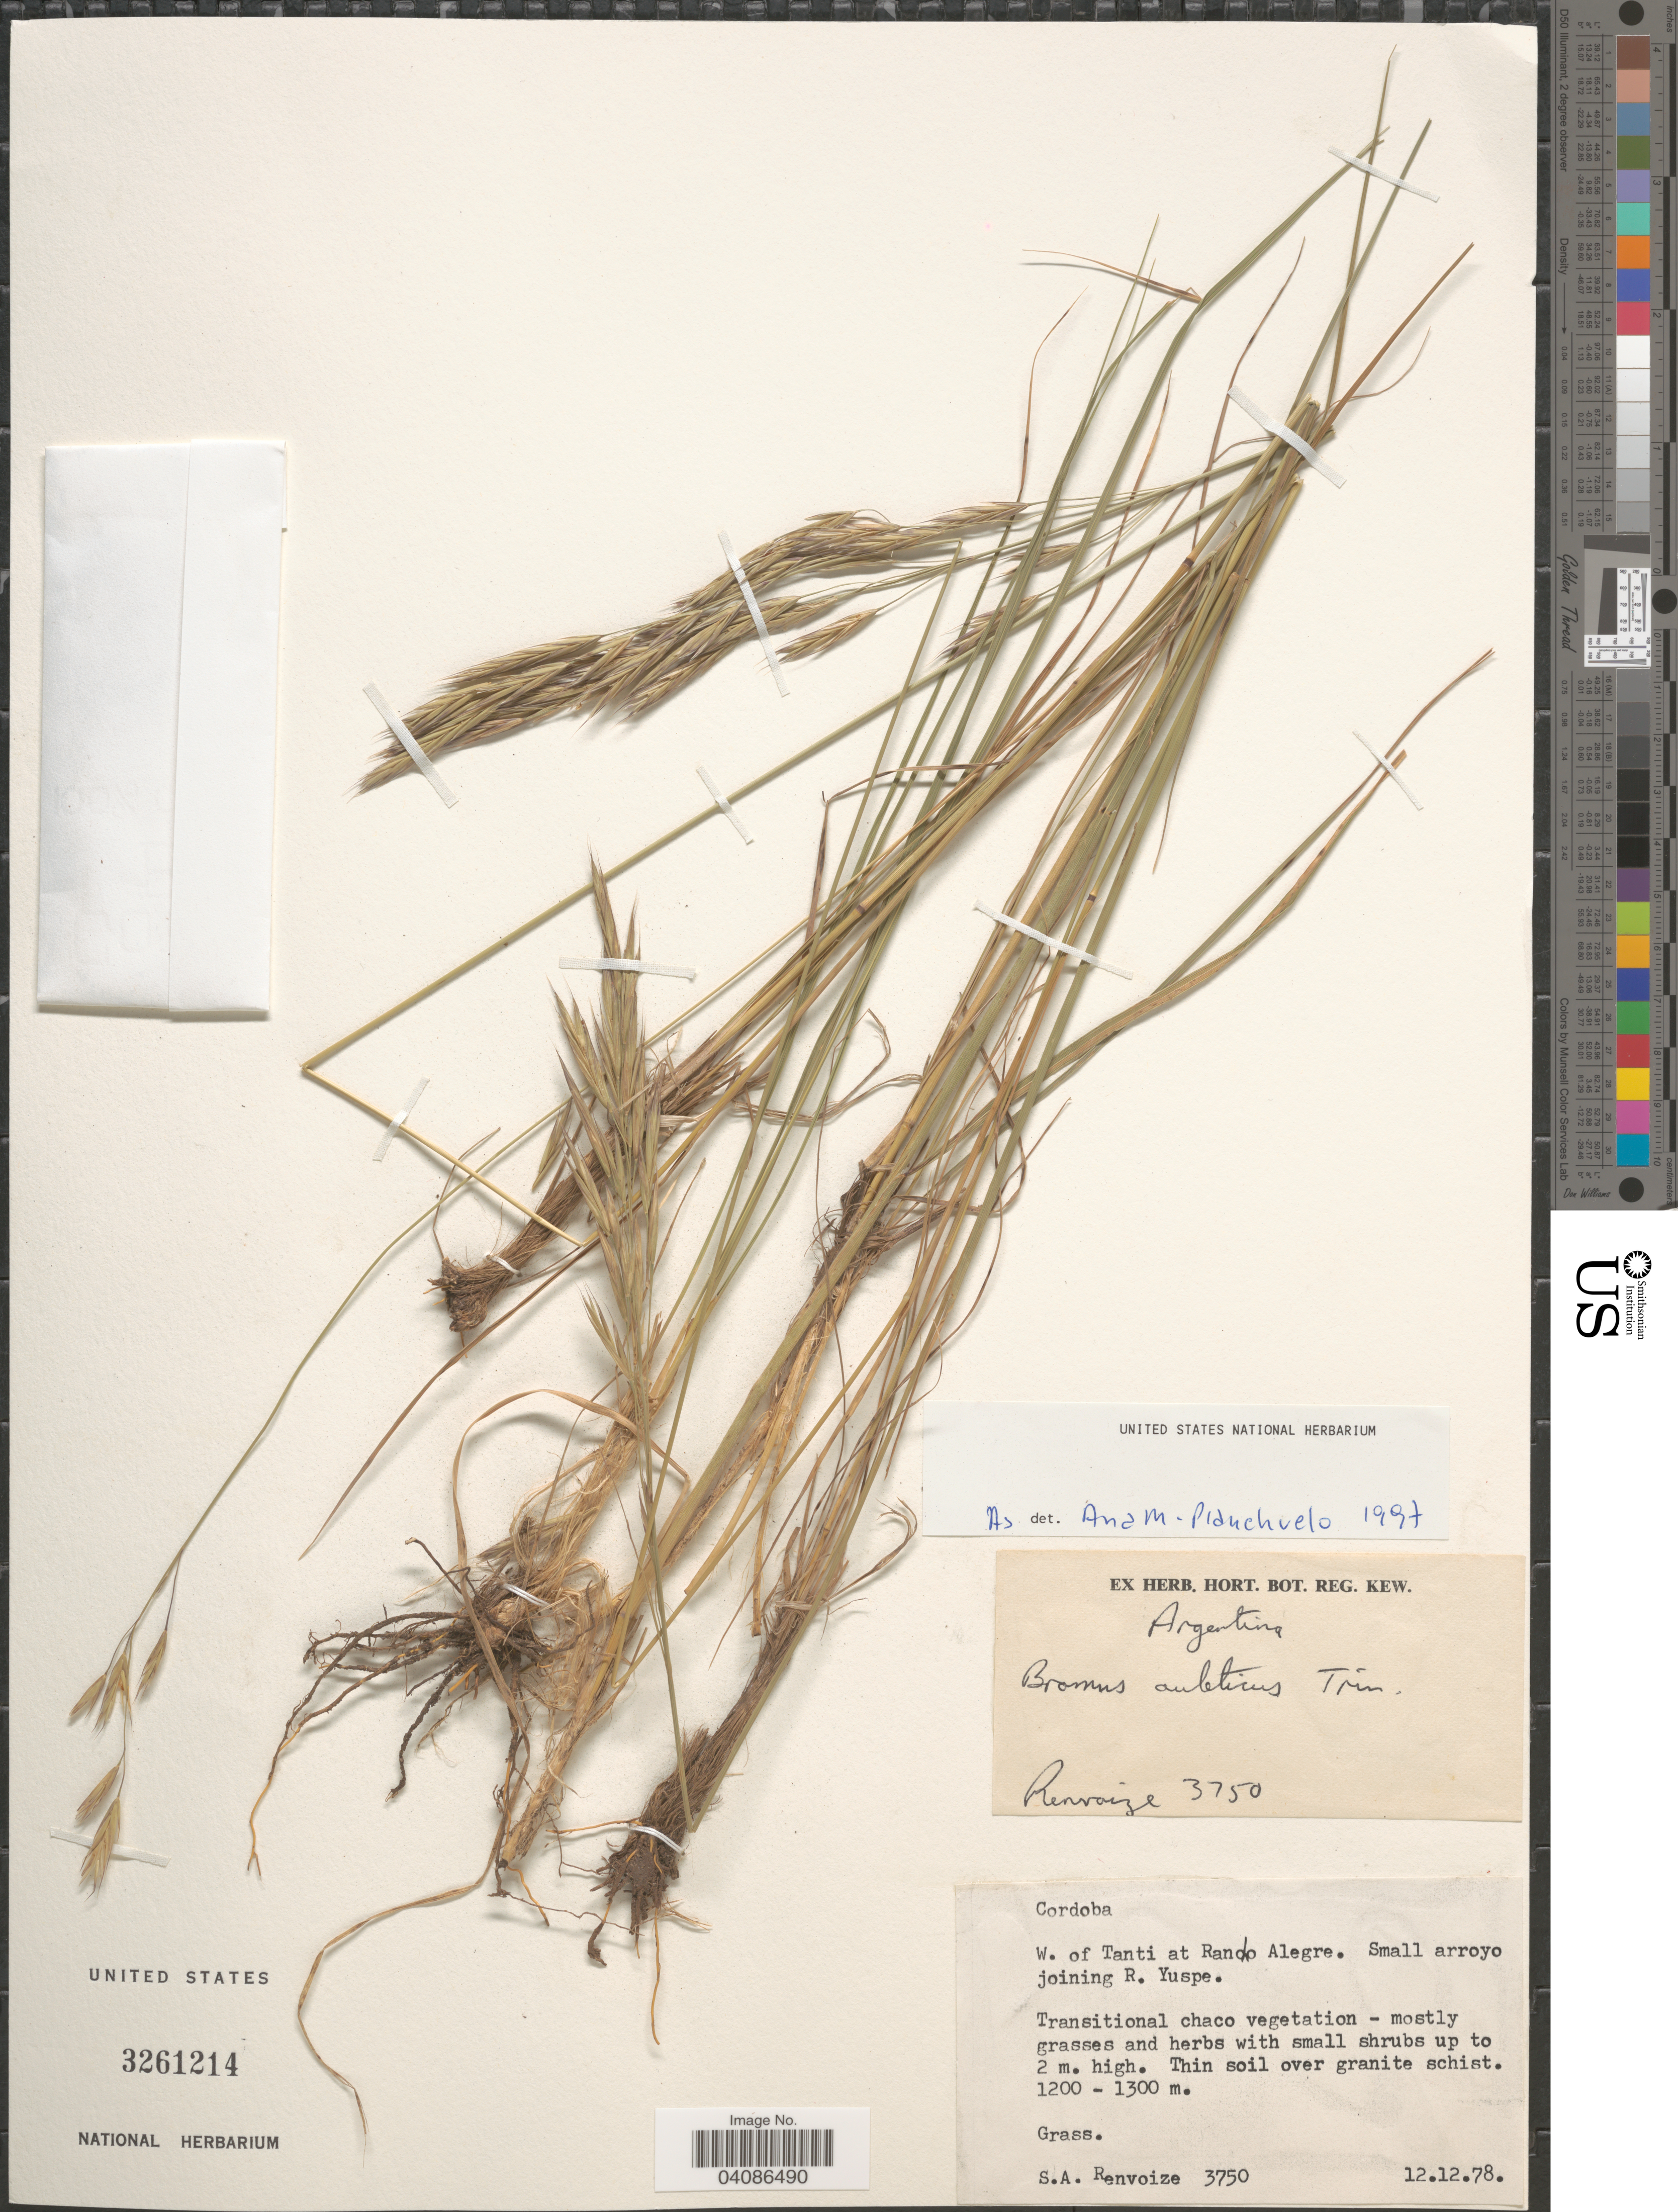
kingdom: Plantae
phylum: Tracheophyta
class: Liliopsida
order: Poales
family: Poaceae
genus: Bromus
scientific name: Bromus auleticus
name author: Trin. ex Nees in Mart.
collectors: S. A. Renvoize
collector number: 3750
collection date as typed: Transcribed d/m/y: 12/12/78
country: Argentina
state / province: Cordoba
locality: W. of Tanti at Rancho Alegre. Small arroyo joining R. Yuspe.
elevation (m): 1200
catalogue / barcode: US 3261214